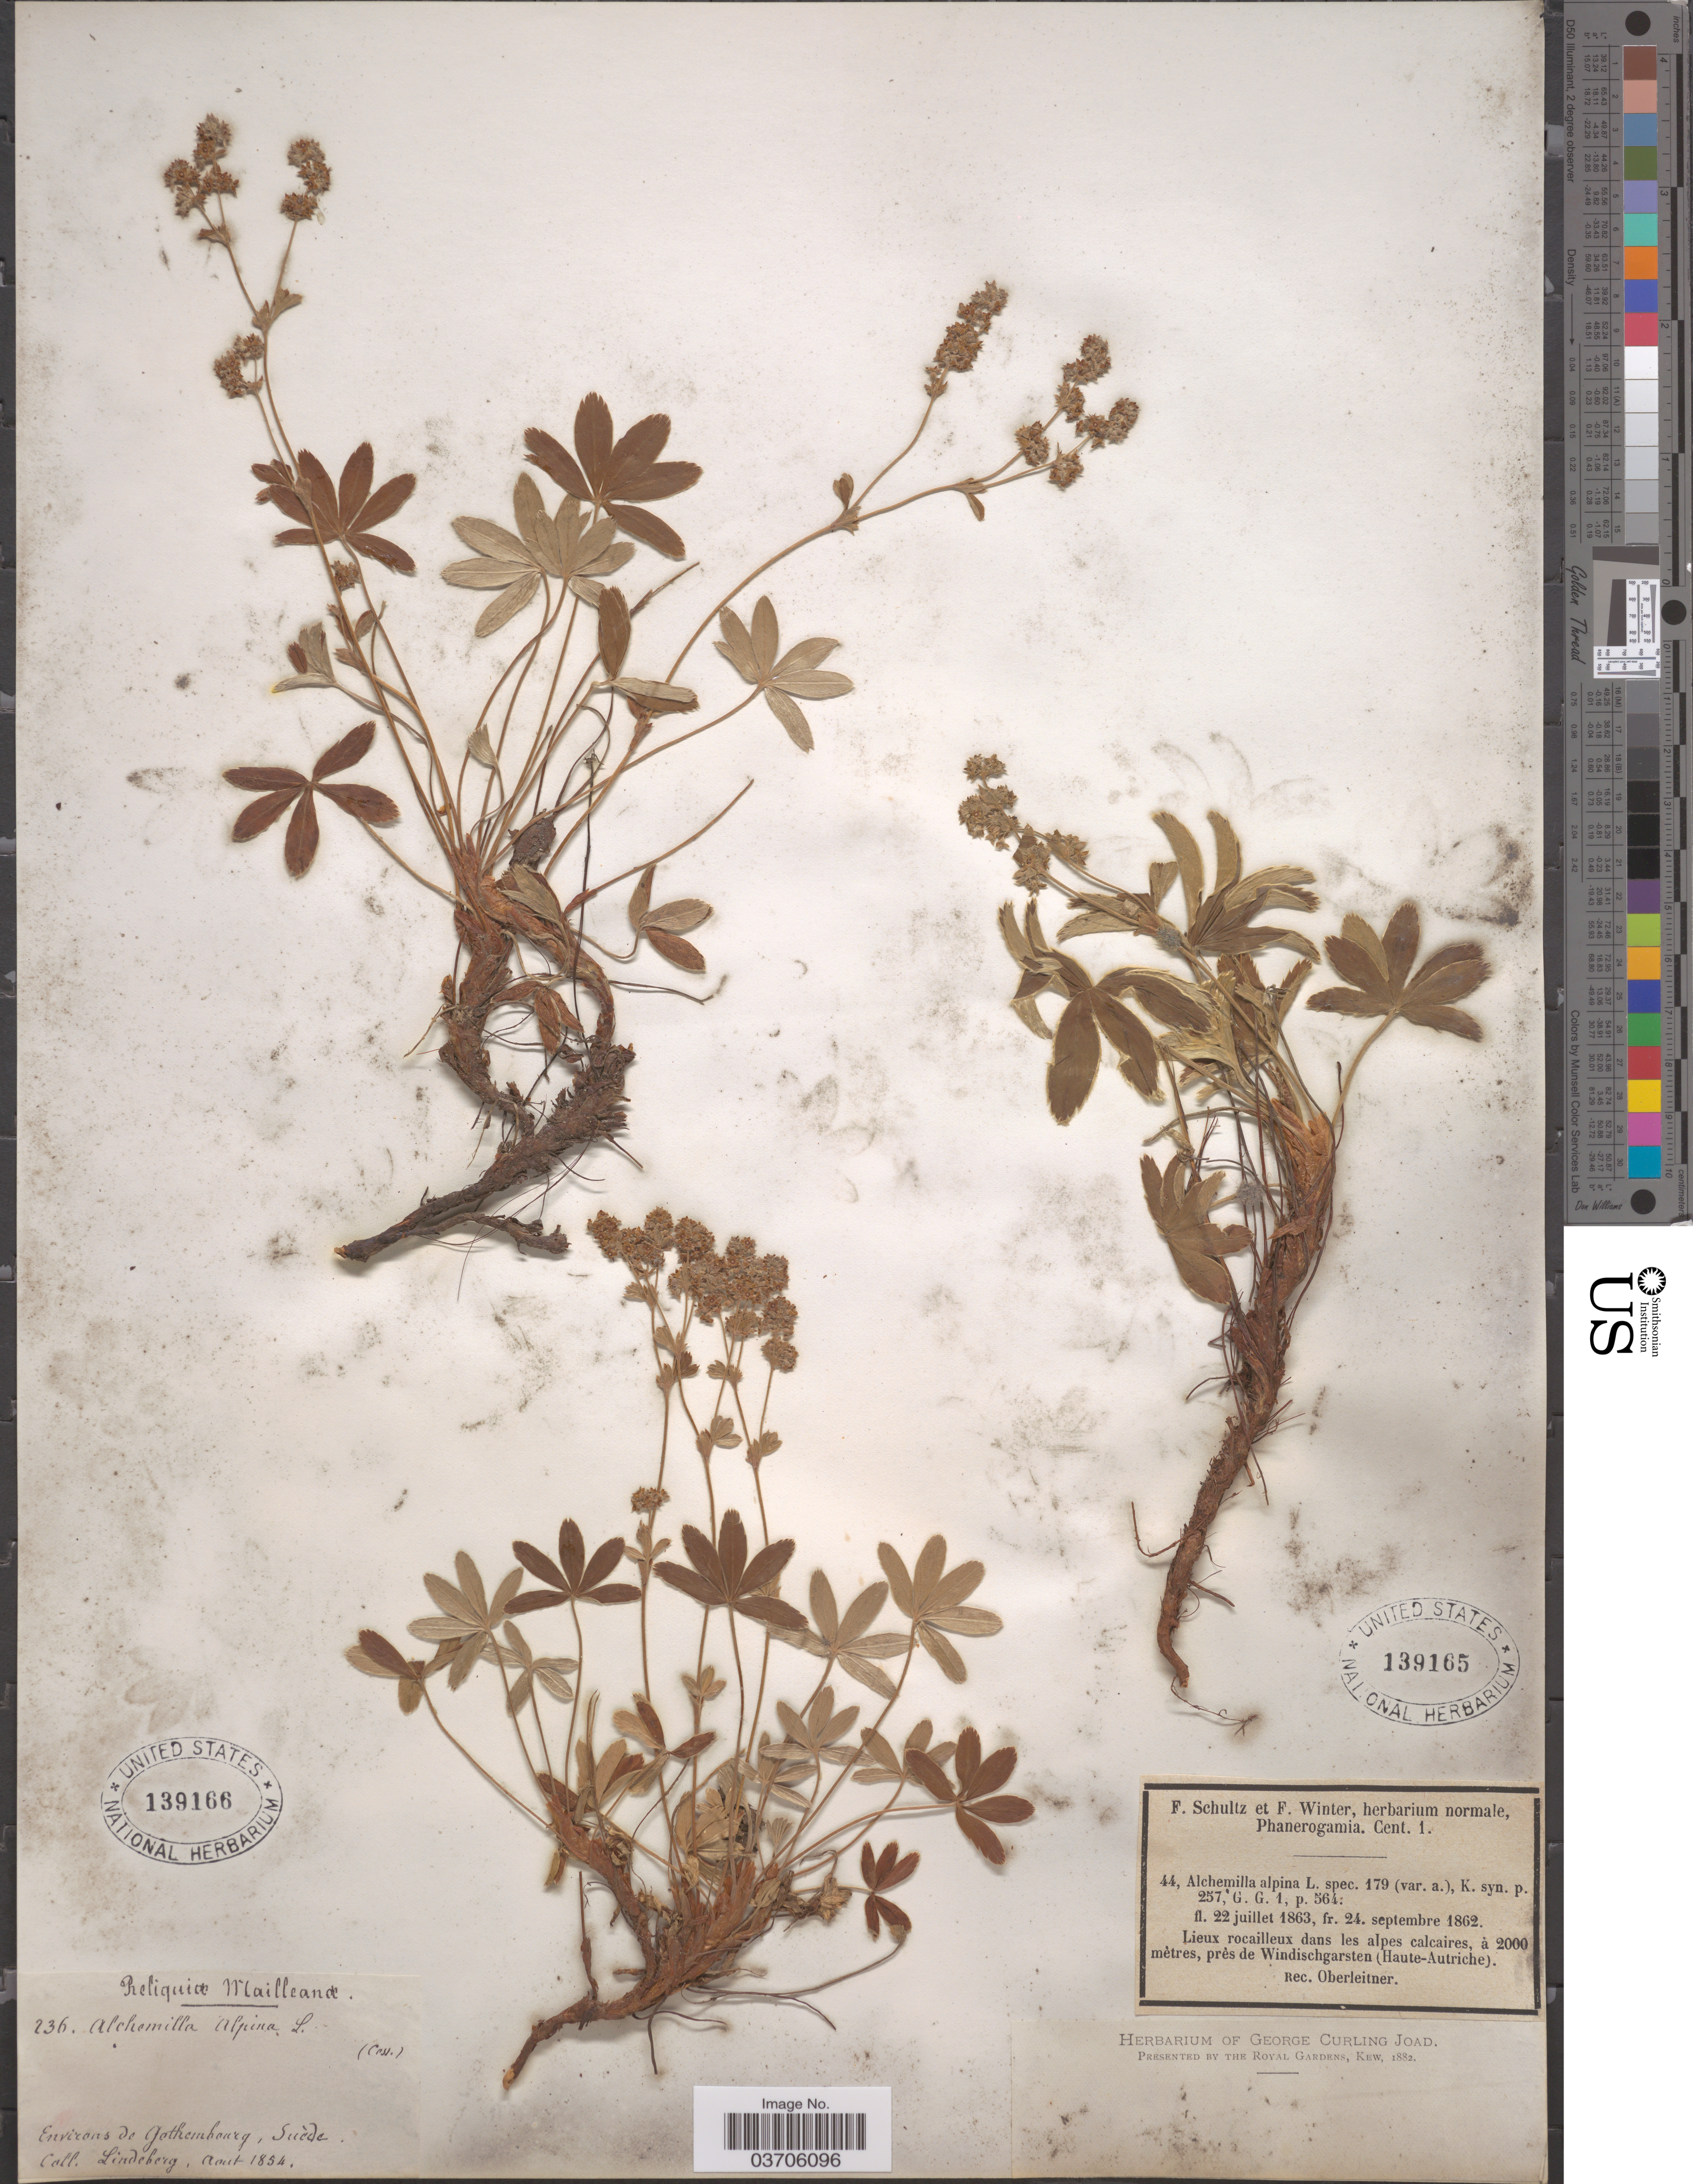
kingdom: Plantae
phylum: Tracheophyta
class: Magnoliopsida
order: Rosales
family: Rosaceae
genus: Alchemilla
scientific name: Alchemilla alpina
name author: L.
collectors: Oberleitner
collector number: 44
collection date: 1862-09-24/1863-07-22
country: Austria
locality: Lieux rocailleux dans les alpes calcaires, près de Windischgarsten (Haute-Autriche).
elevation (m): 2000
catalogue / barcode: US 139165-2